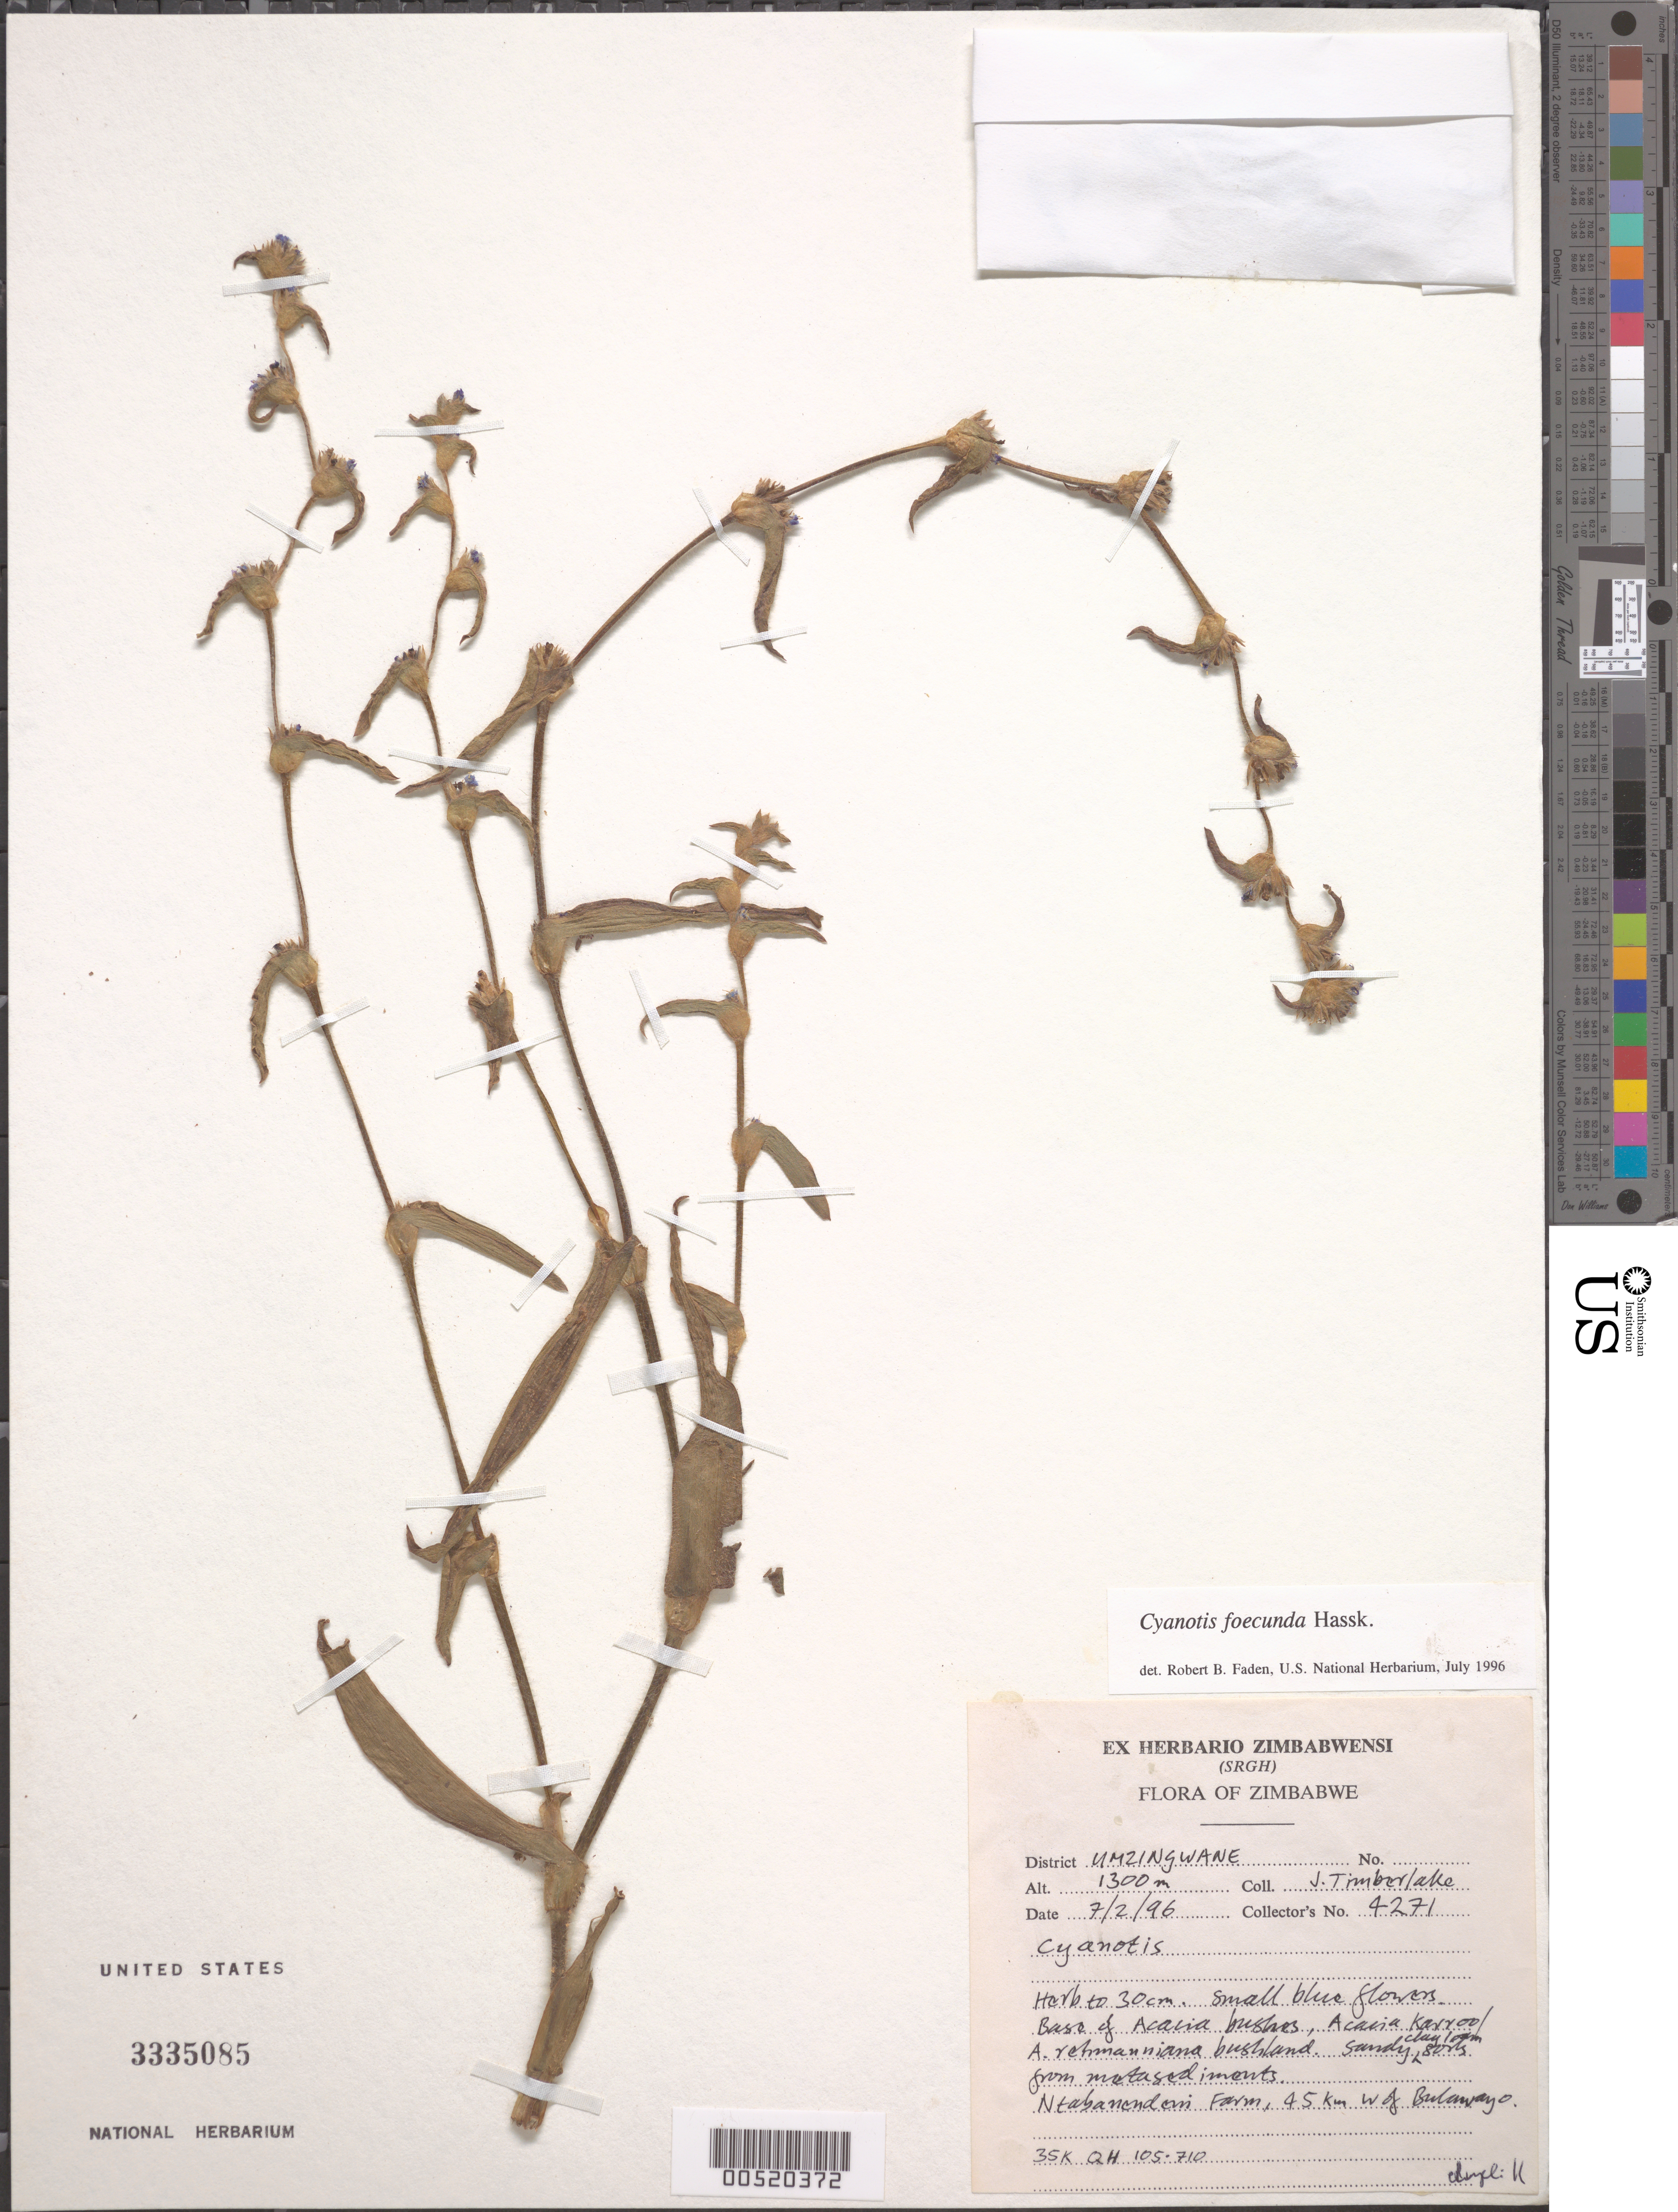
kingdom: Plantae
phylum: Tracheophyta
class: Liliopsida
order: Commelinales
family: Commelinaceae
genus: Cyanotis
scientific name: Cyanotis foecunda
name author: DC. ex Hassk.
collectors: J. Timberlake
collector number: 4271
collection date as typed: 07 Feb 1996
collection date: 1996-02-07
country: Zimbabwe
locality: Nmzingwane, ntabanenderi farm, of bulawayo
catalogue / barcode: US 3335085